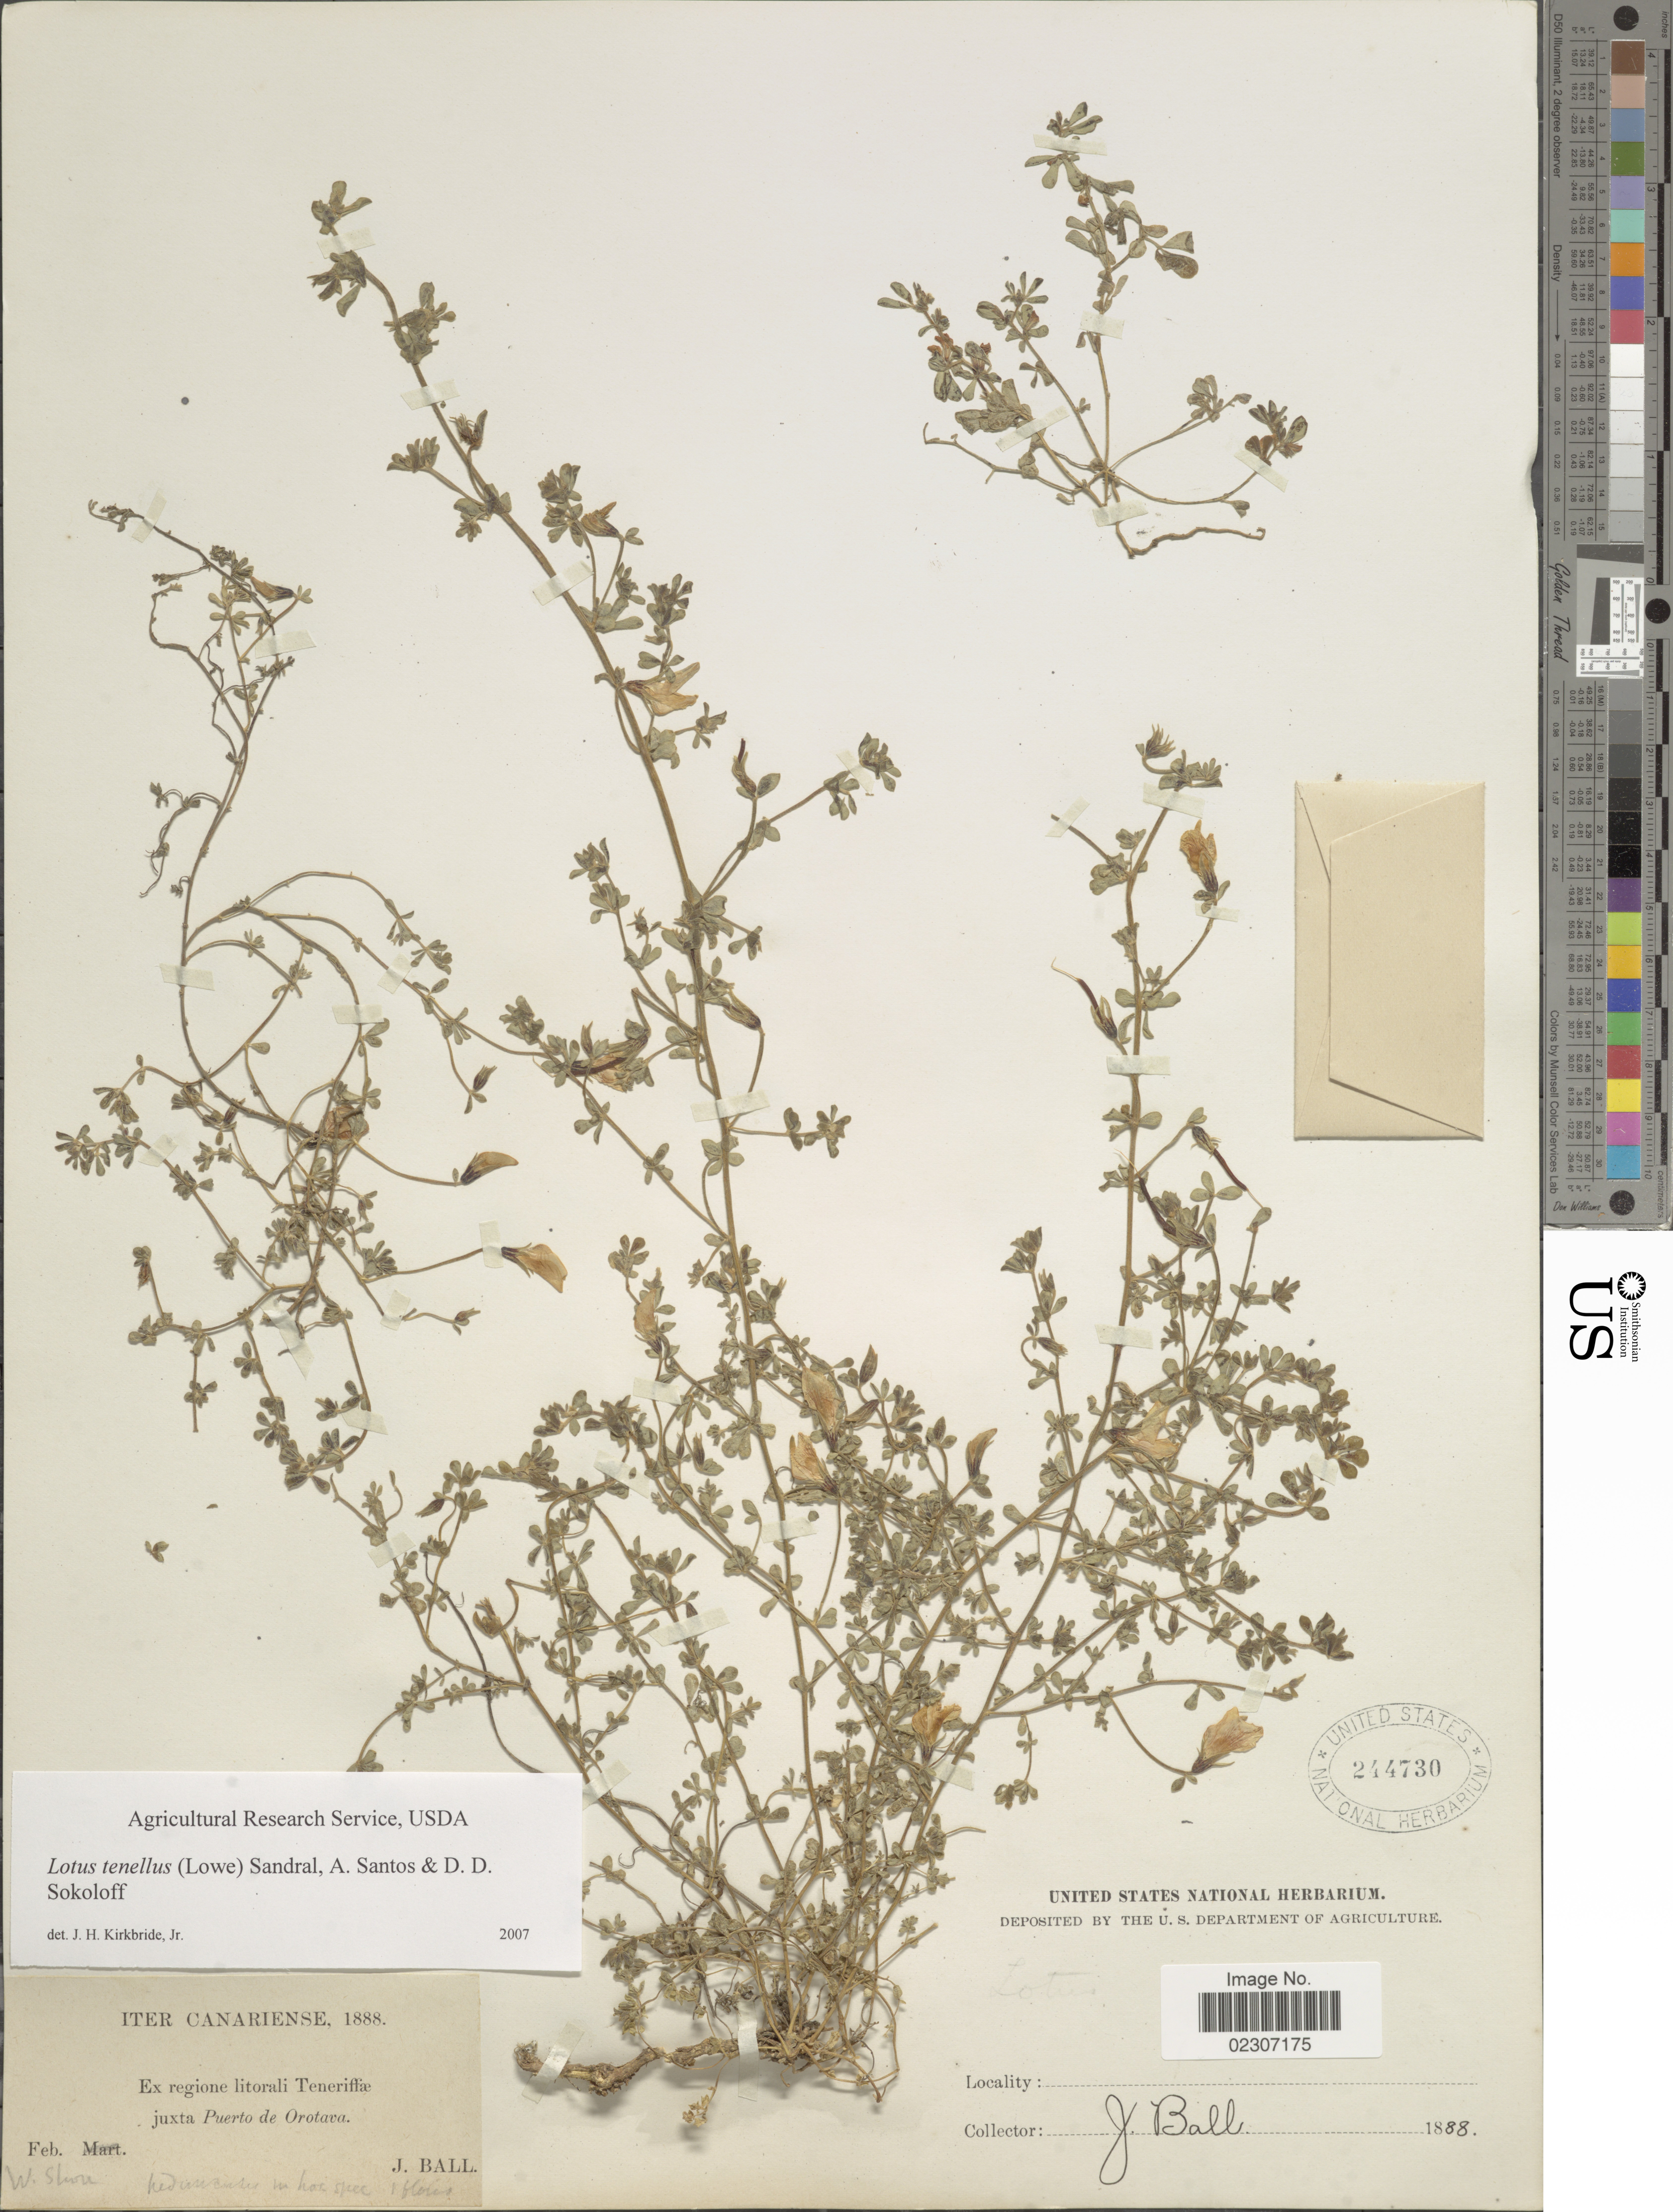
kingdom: Plantae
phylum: Tracheophyta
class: Magnoliopsida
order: Fabales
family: Fabaceae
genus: Lotus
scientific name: Lotus tenellus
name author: (Lowe) Sandral et al.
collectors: J. Ball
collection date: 1888-02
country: Spain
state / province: Canarias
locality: Canariense, regione litorali Teneriffae juxta Puerto de Oratava.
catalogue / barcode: US 244730